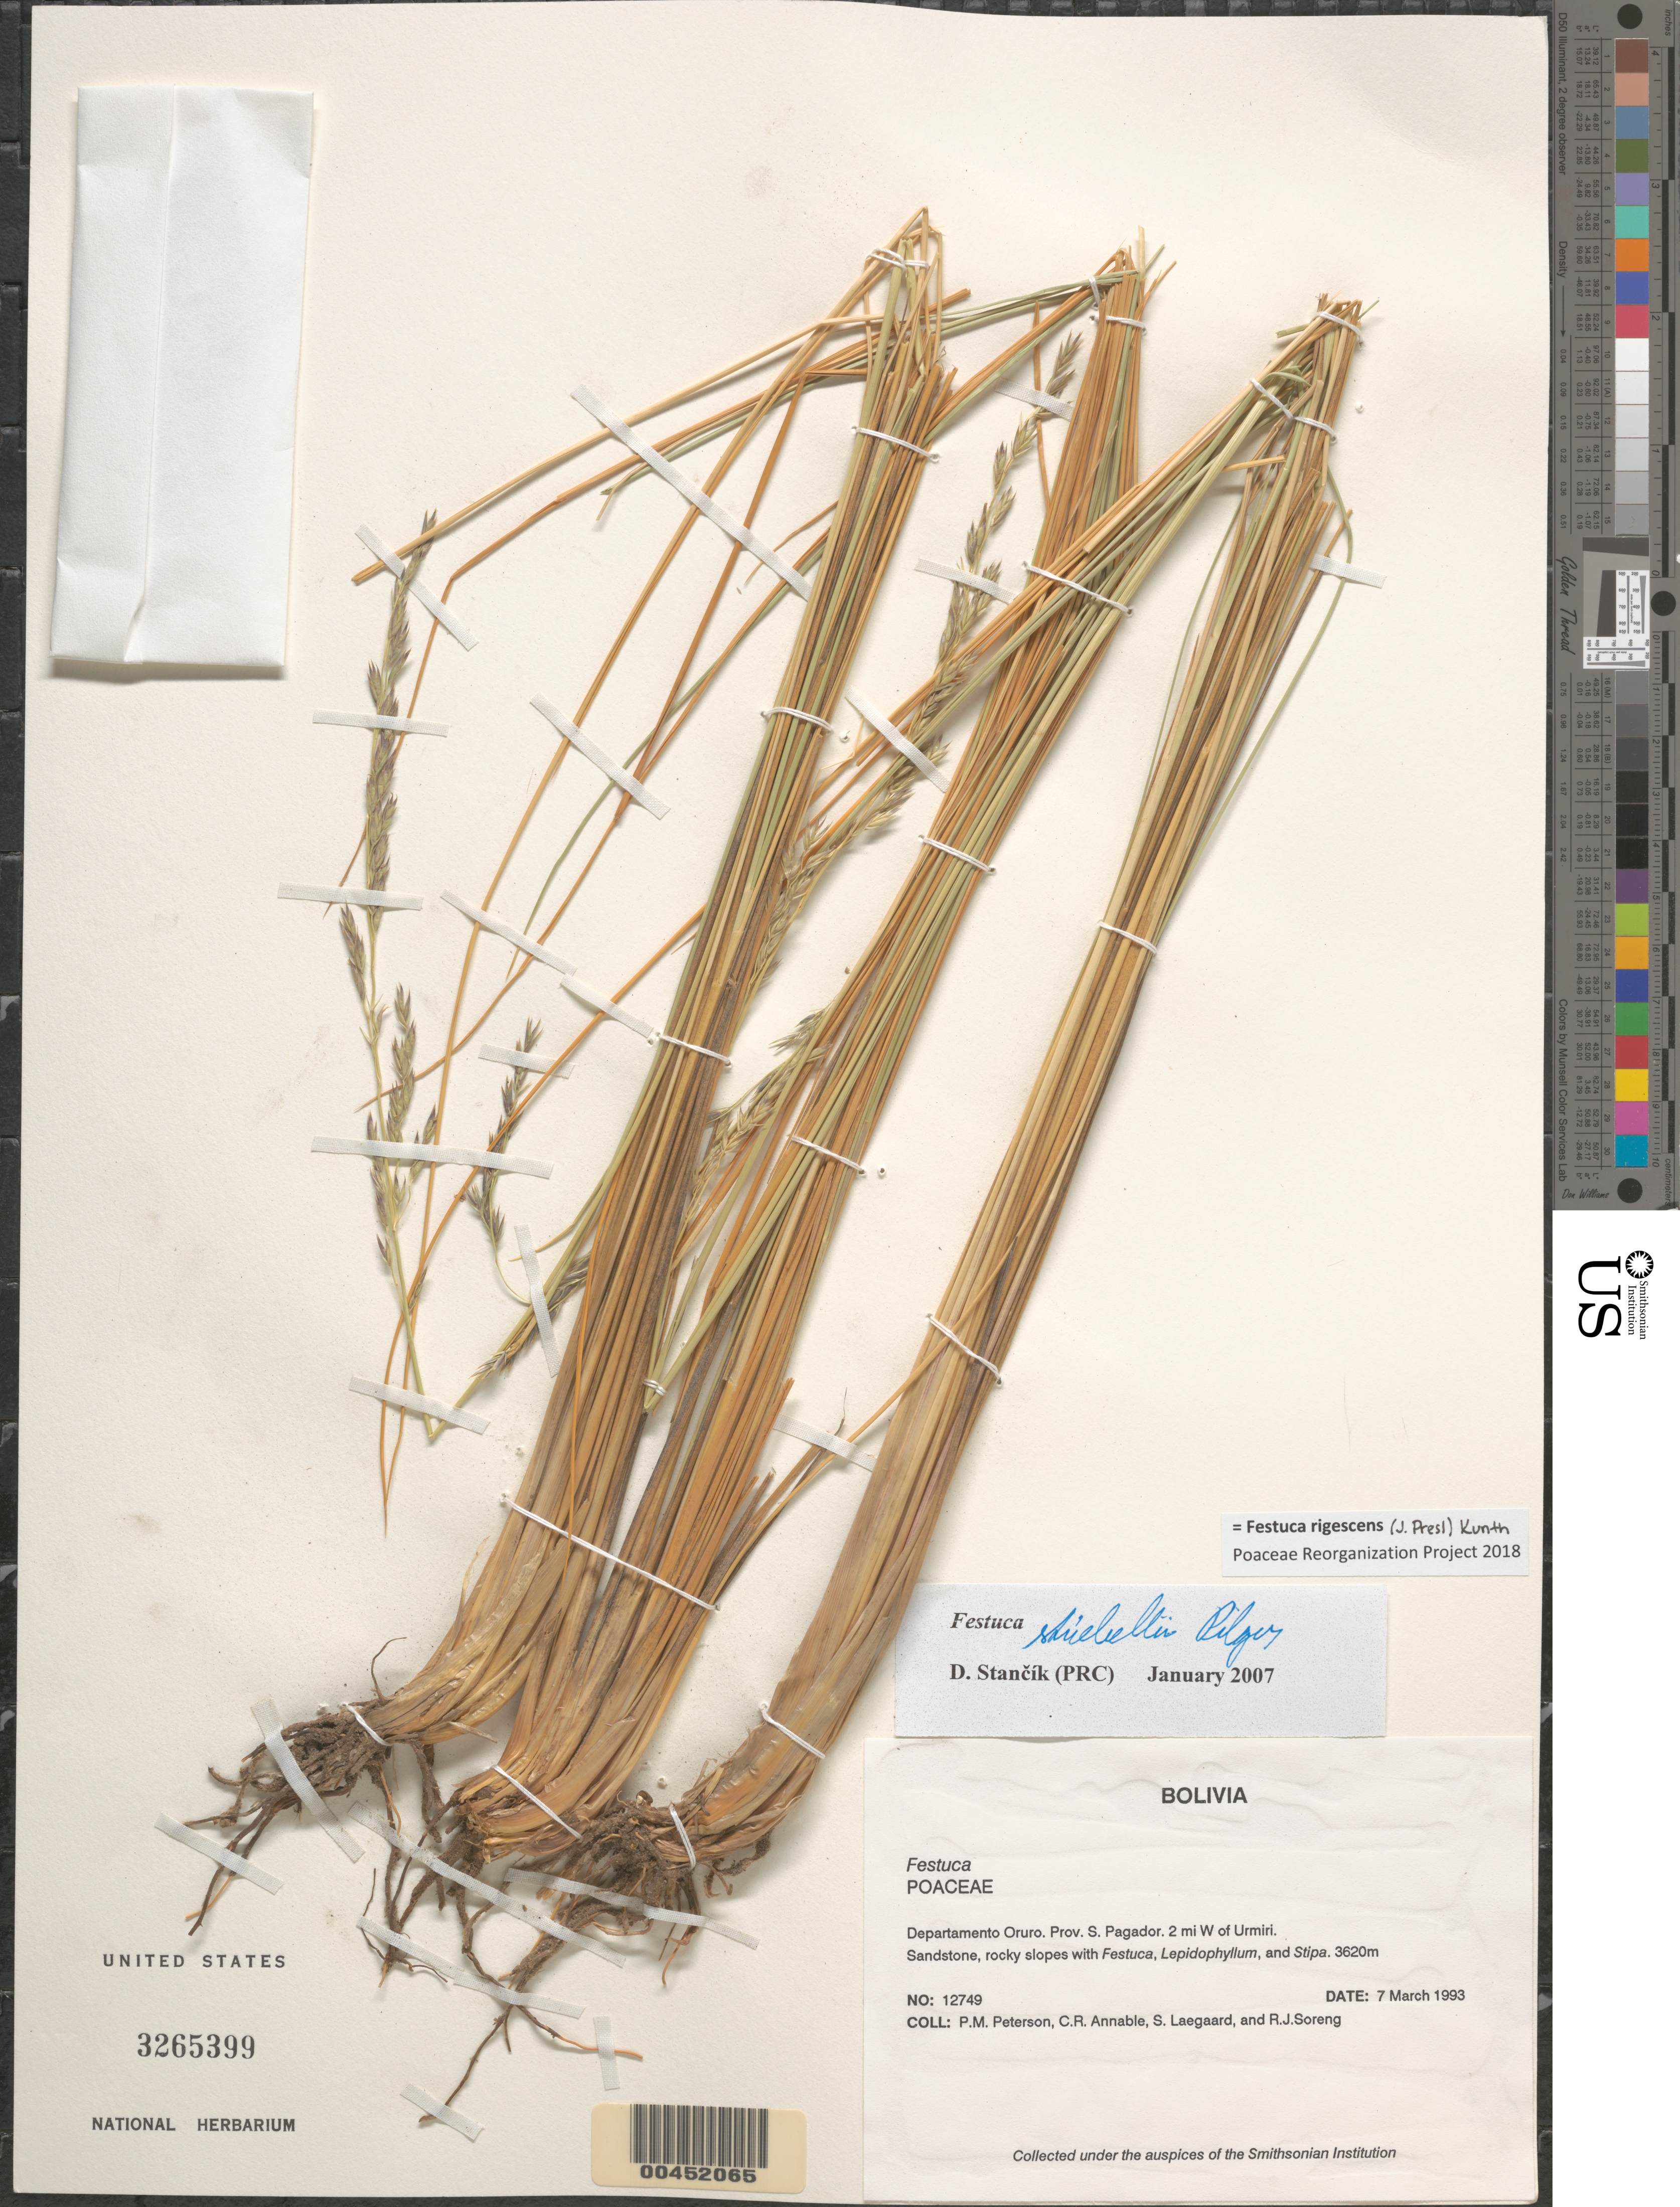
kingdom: Plantae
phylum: Tracheophyta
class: Liliopsida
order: Poales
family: Poaceae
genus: Festuca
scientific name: Festuca rigescens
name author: (J. Presl) Kunth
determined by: Poaceae Reorganization Project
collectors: P. M. Peterson, C. R. Annable, S. Lægaard & R. J. Soreng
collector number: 12749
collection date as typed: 07 Mar 1993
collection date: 1993-03-07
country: Bolivia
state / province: Oruro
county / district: Sebastián Pagador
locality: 2 mi W ofUrmiri.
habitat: Sandstone, rocky slopes with Festuca, Lepidophyllum, and Stipa.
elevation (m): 3620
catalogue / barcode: US 3265399